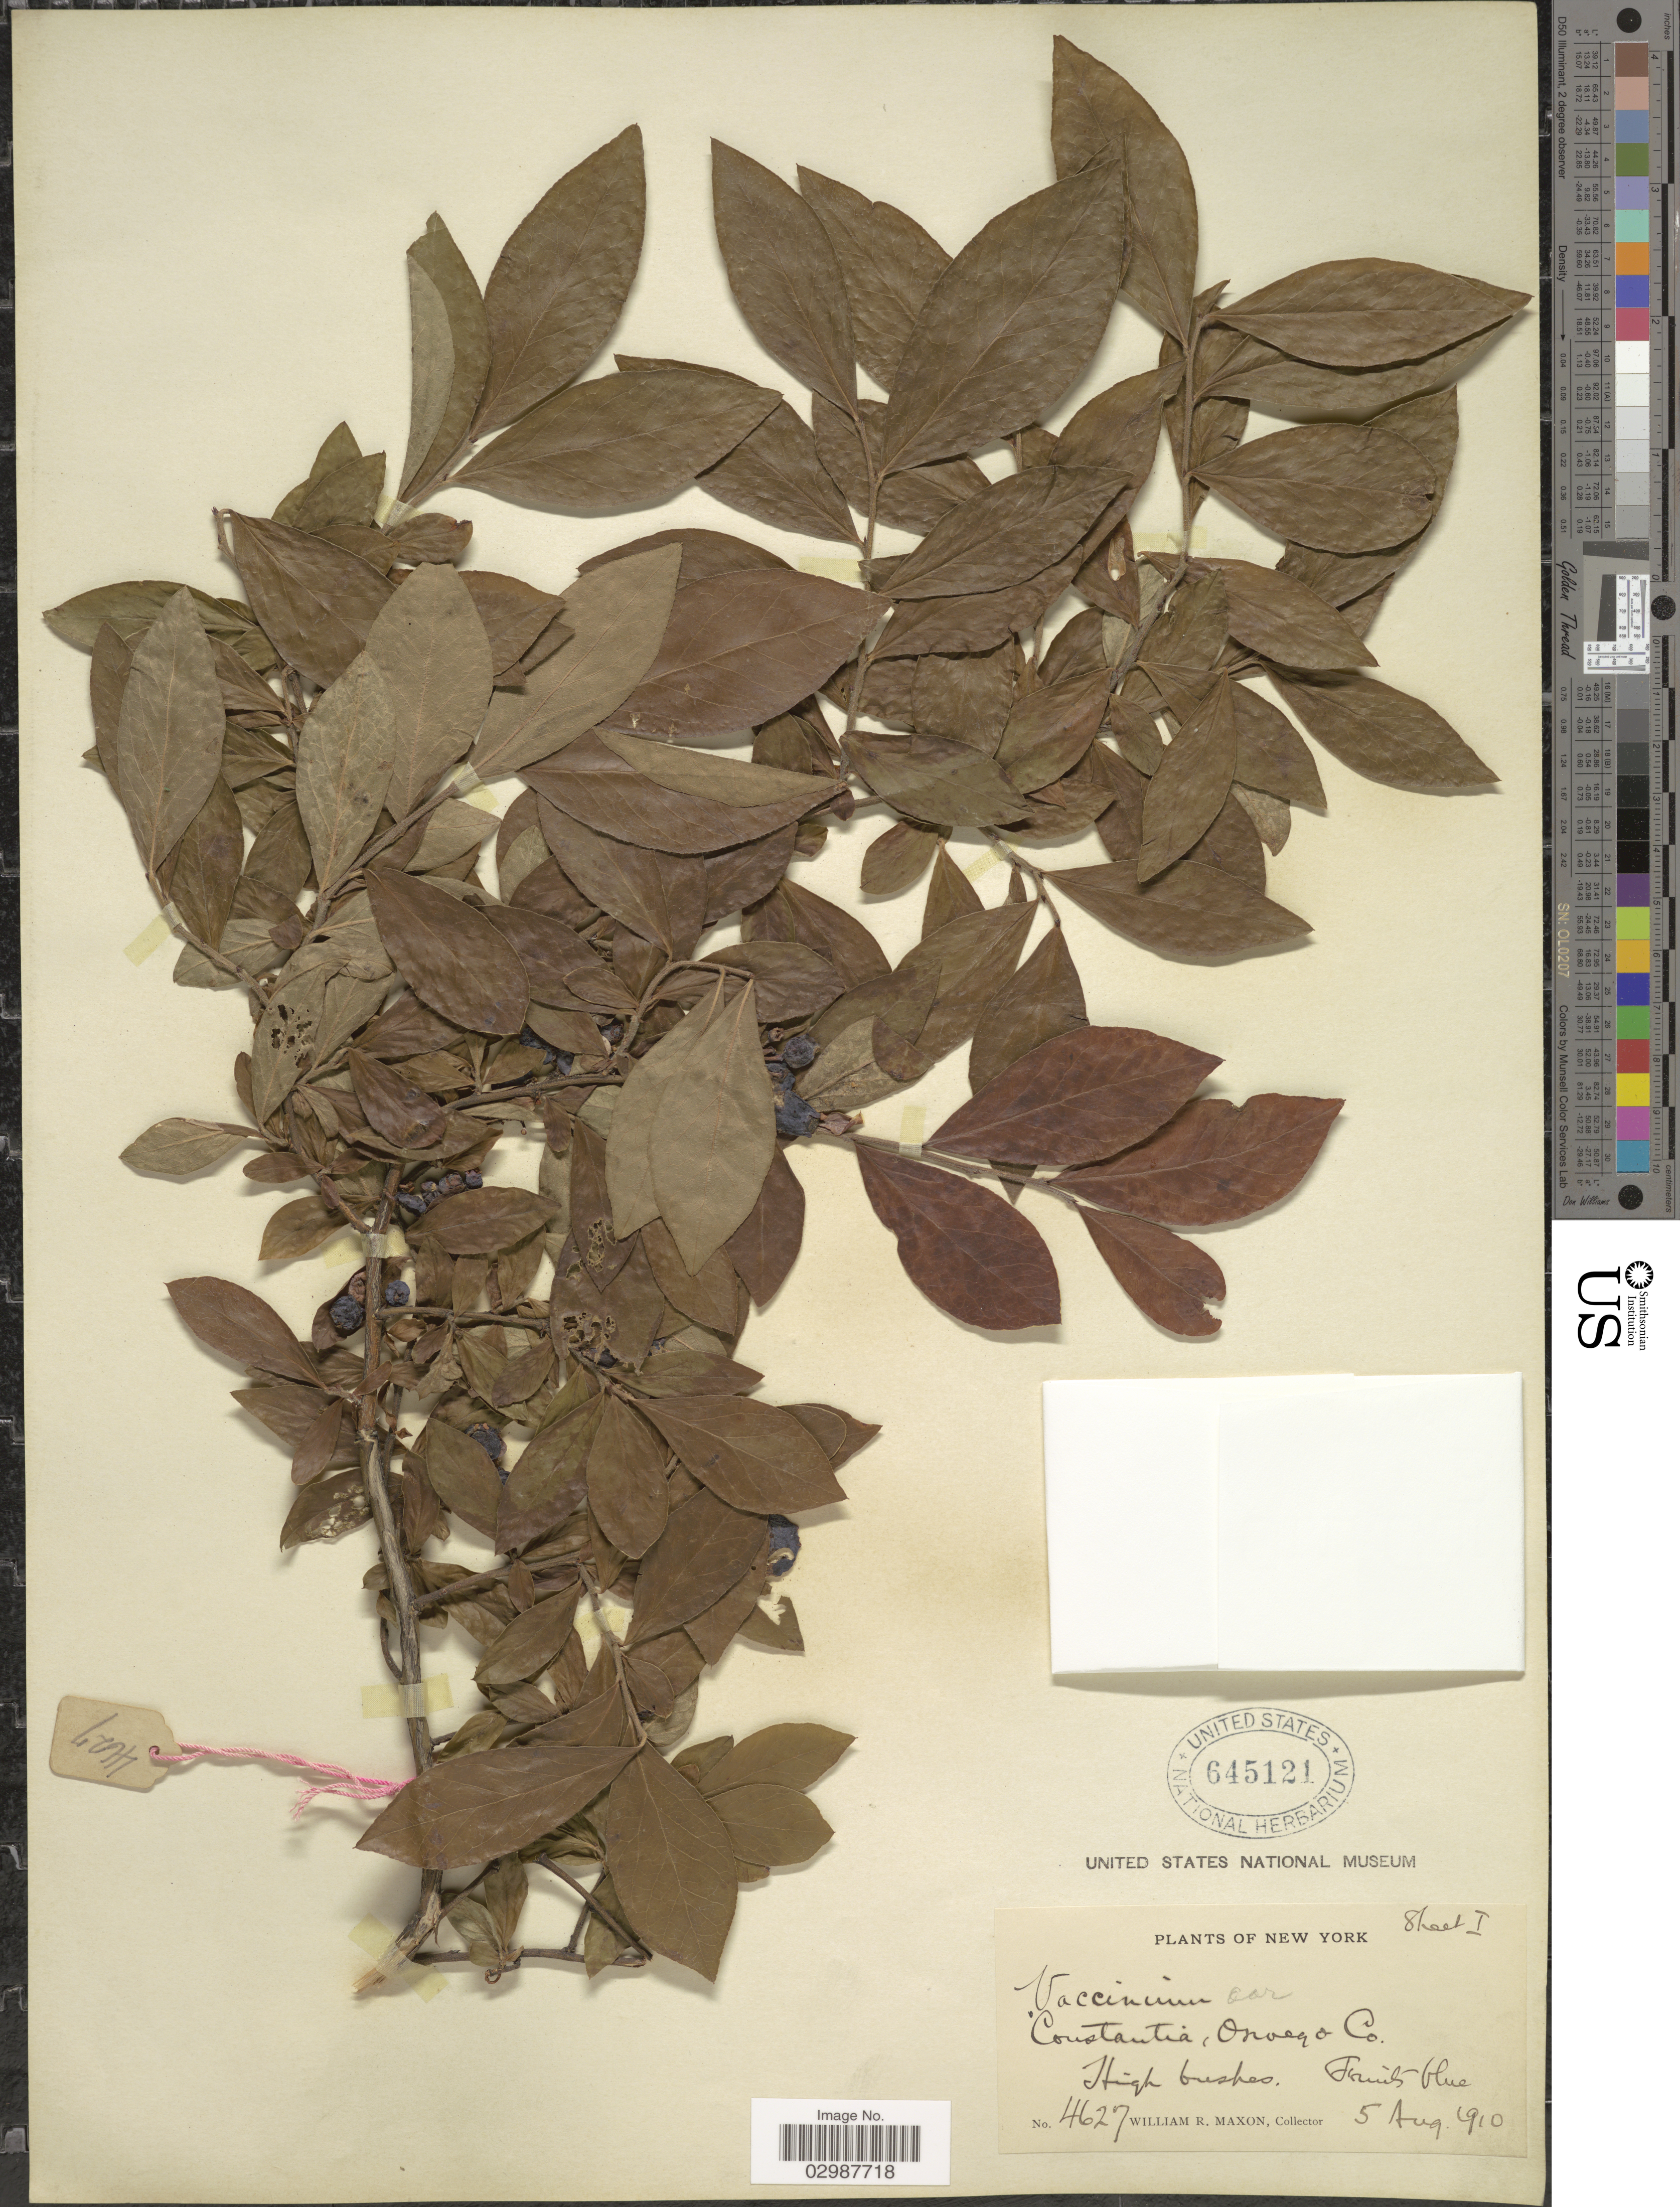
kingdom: Plantae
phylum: Tracheophyta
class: Magnoliopsida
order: Ericales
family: Ericaceae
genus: Vaccinium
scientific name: Vaccinium canadense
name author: Kalm ex Richardson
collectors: W. R. Maxon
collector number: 4627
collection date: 1910-08-05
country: United States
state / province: New York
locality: Constantia, Oswego Co.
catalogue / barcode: US 645121